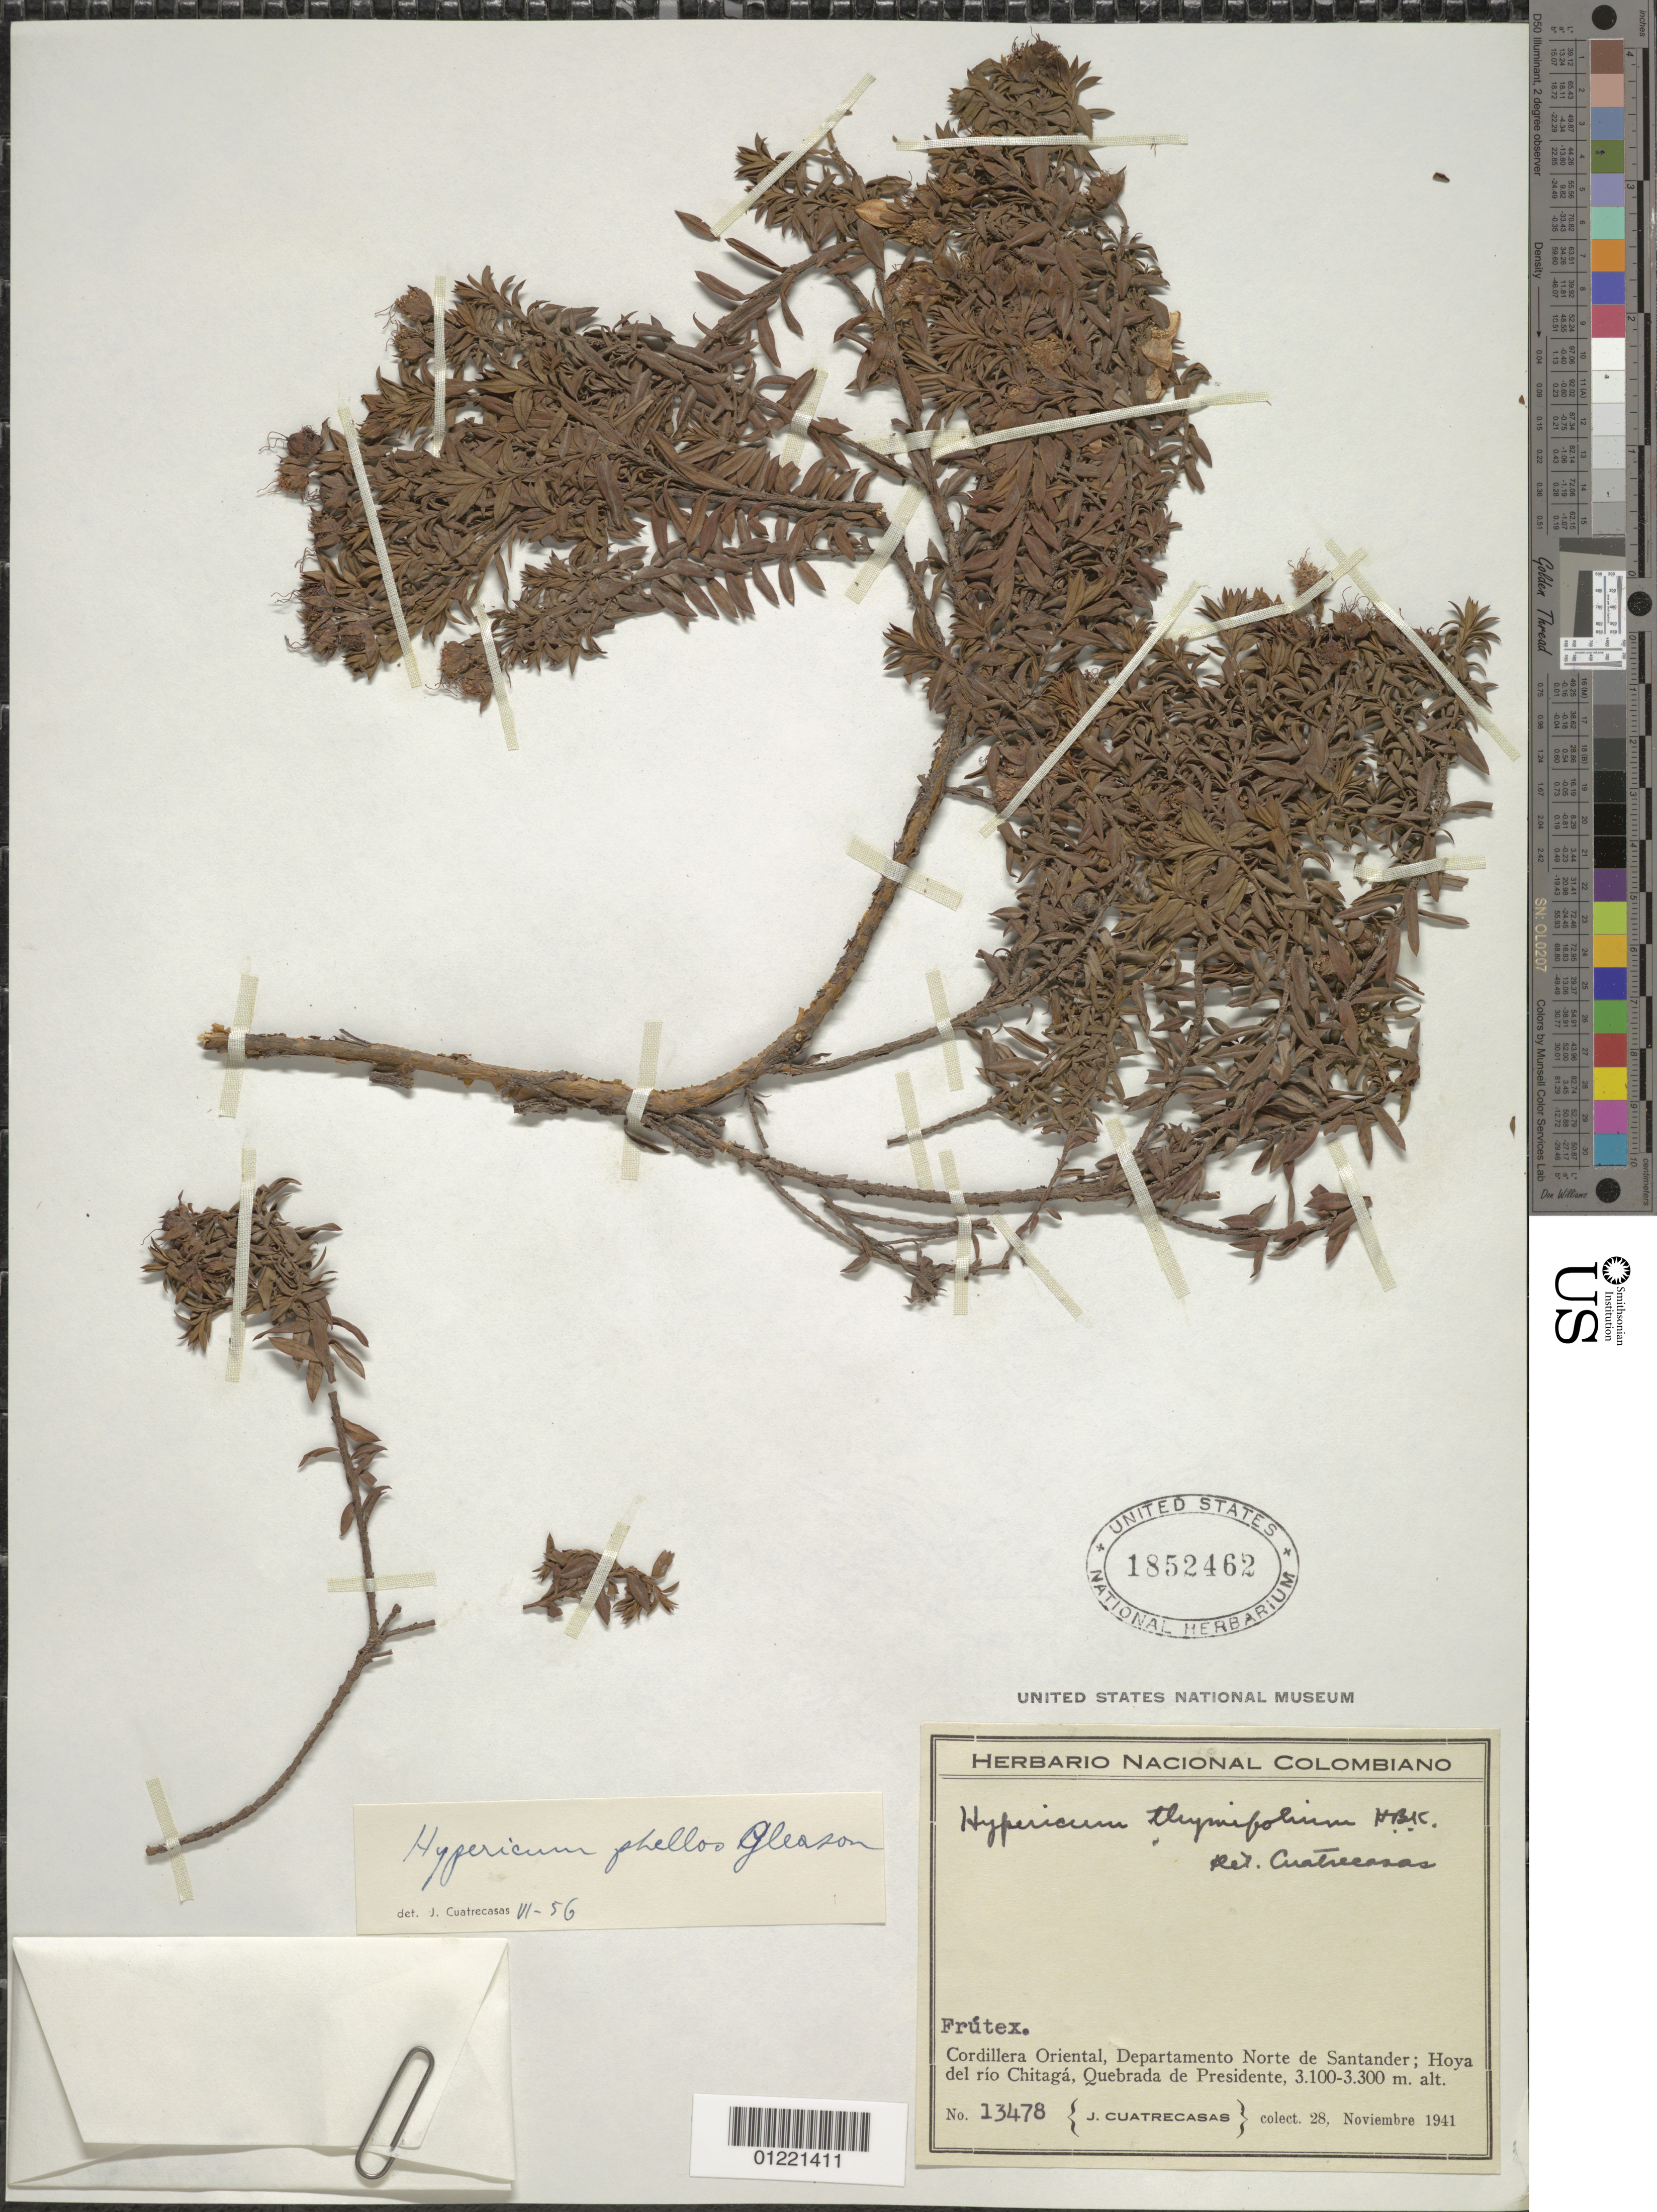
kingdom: Plantae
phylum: Tracheophyta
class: Magnoliopsida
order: Malpighiales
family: Hypericaceae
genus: Hypericum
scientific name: Hypericum phellos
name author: Gleason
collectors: J. Cuatrecasas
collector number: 13478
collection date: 1941-11-28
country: Colombia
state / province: Norte de Santander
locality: Hoya del rio Chitaga, Quebrada de Presidente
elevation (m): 3100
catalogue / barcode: US 1852462